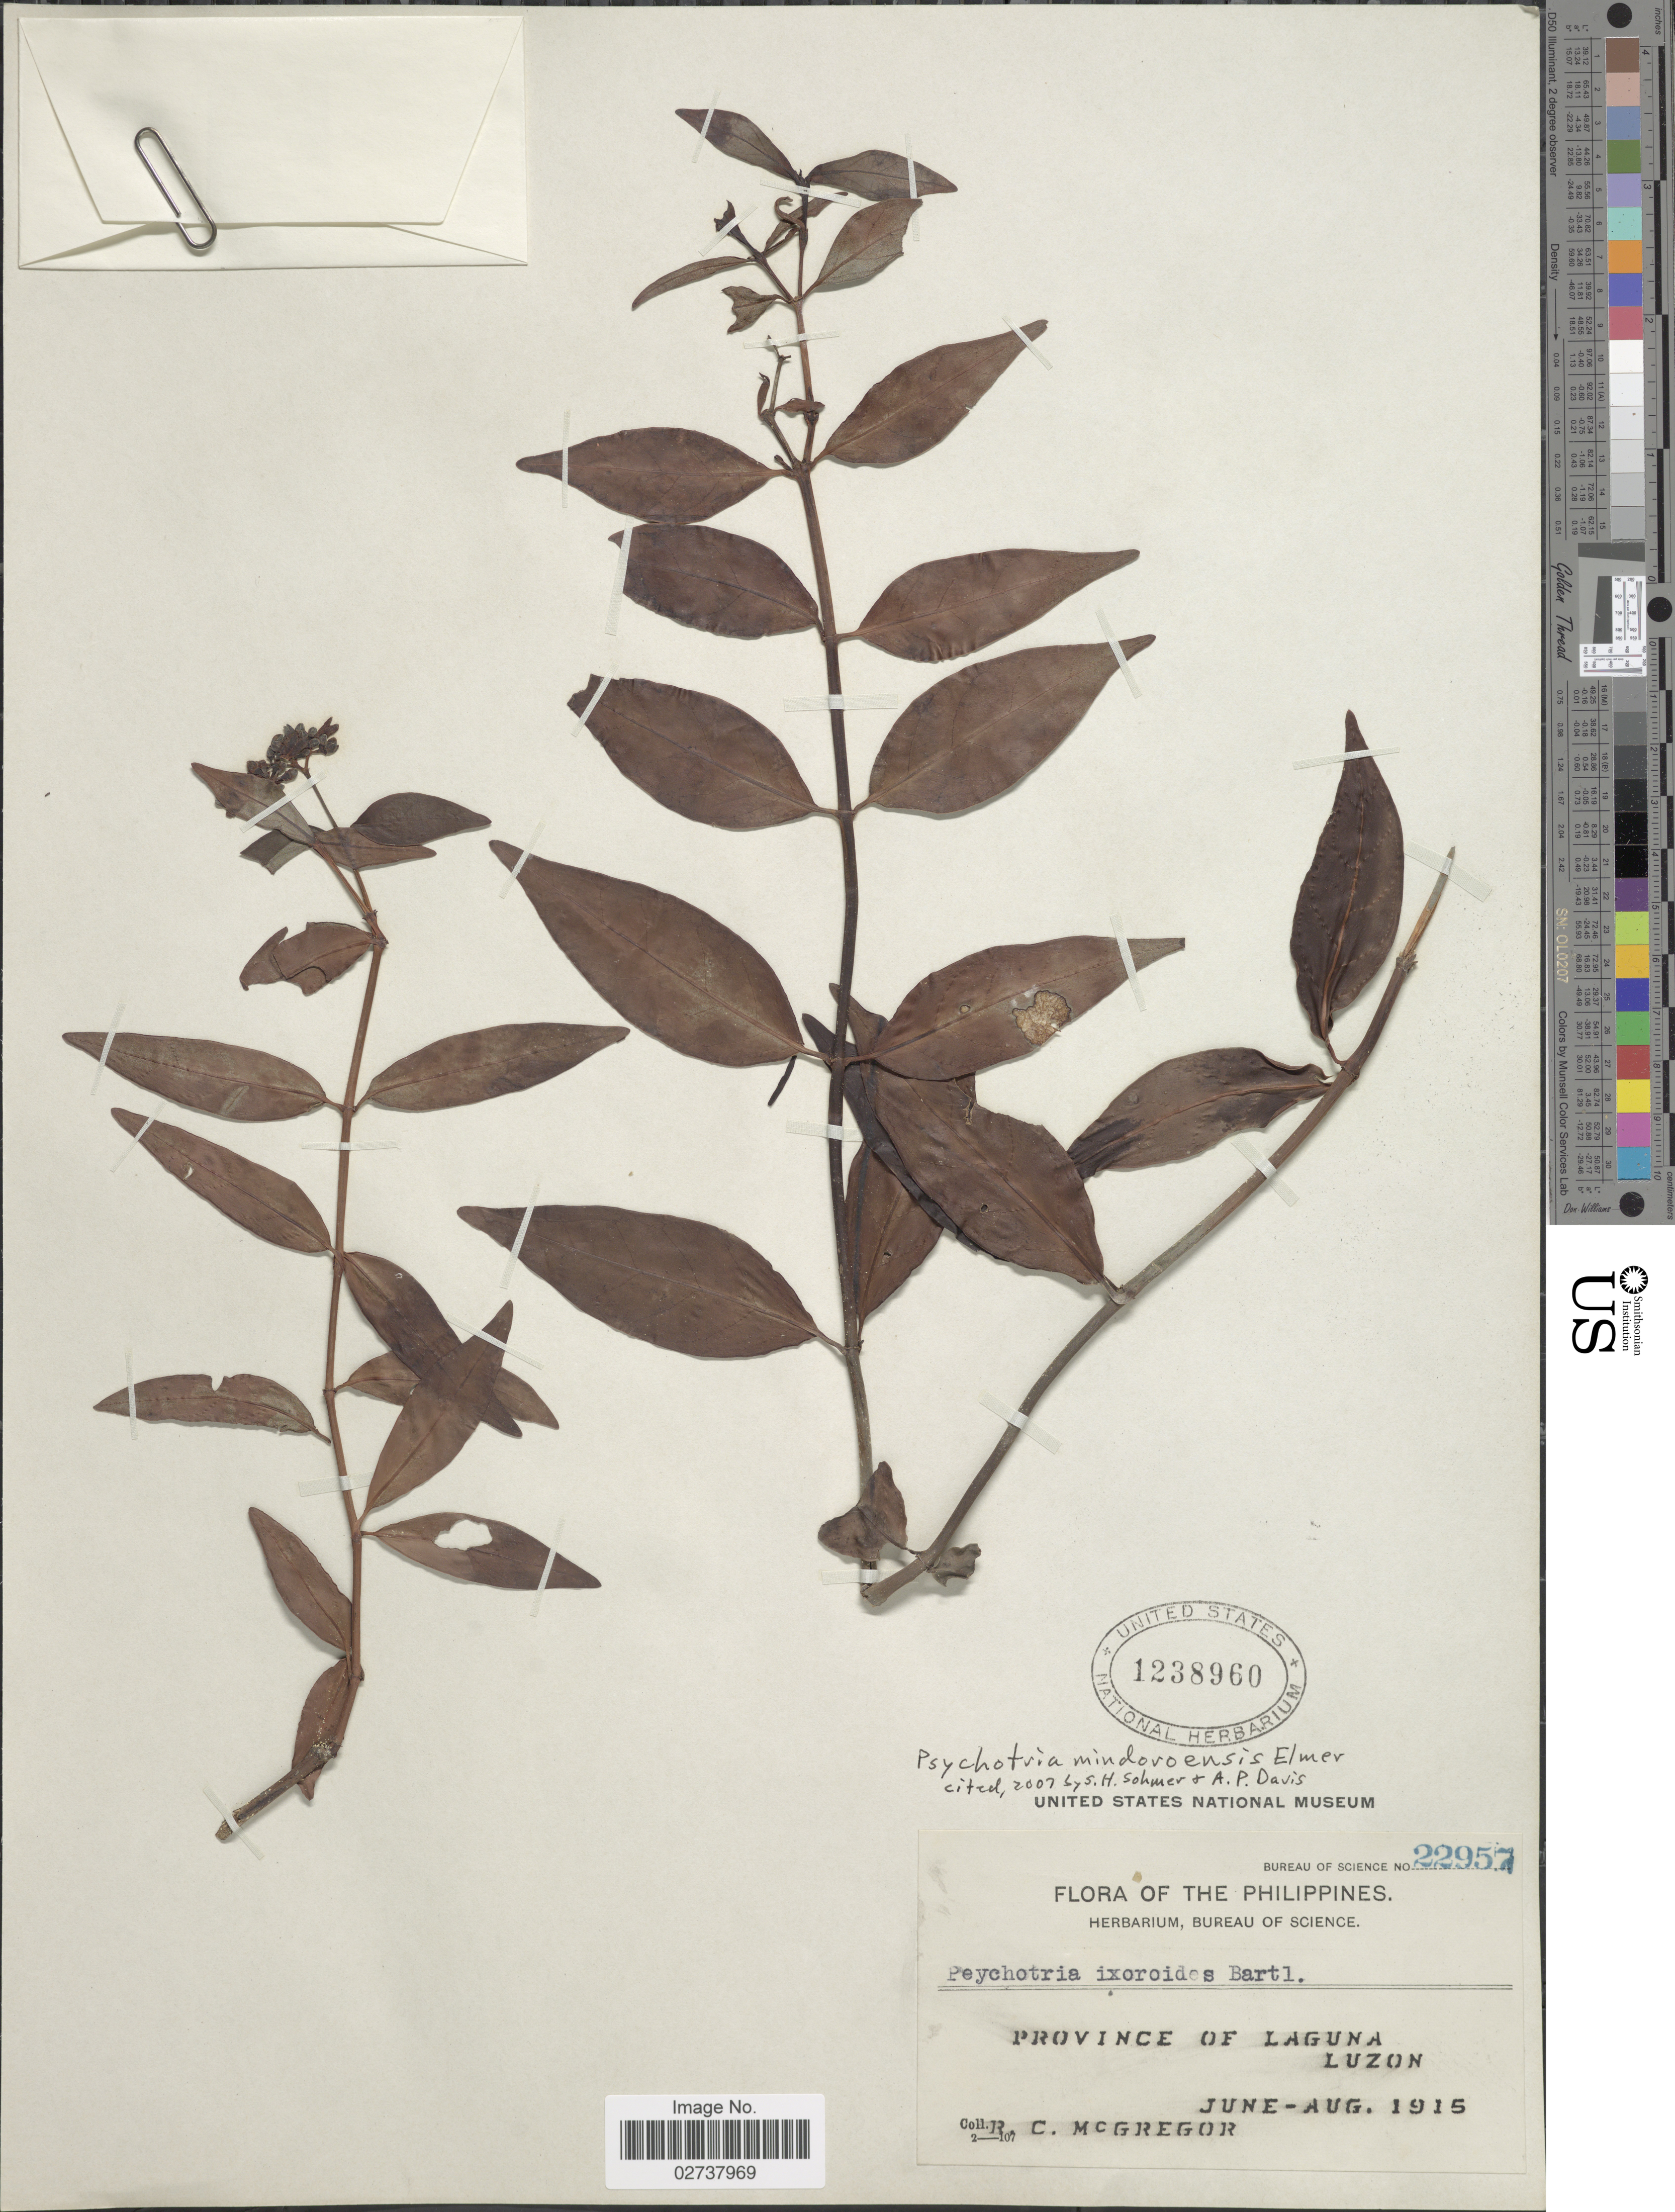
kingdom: Plantae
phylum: Tracheophyta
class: Magnoliopsida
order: Gentianales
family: Rubiaceae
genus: Psychotria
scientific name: Psychotria mindoroensis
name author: Elmer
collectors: R. C. McGregor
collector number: Bureau of Science 22957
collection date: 1915-06/1915-08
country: Philippines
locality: Province of Laguna, Luzon.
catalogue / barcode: US 1238960